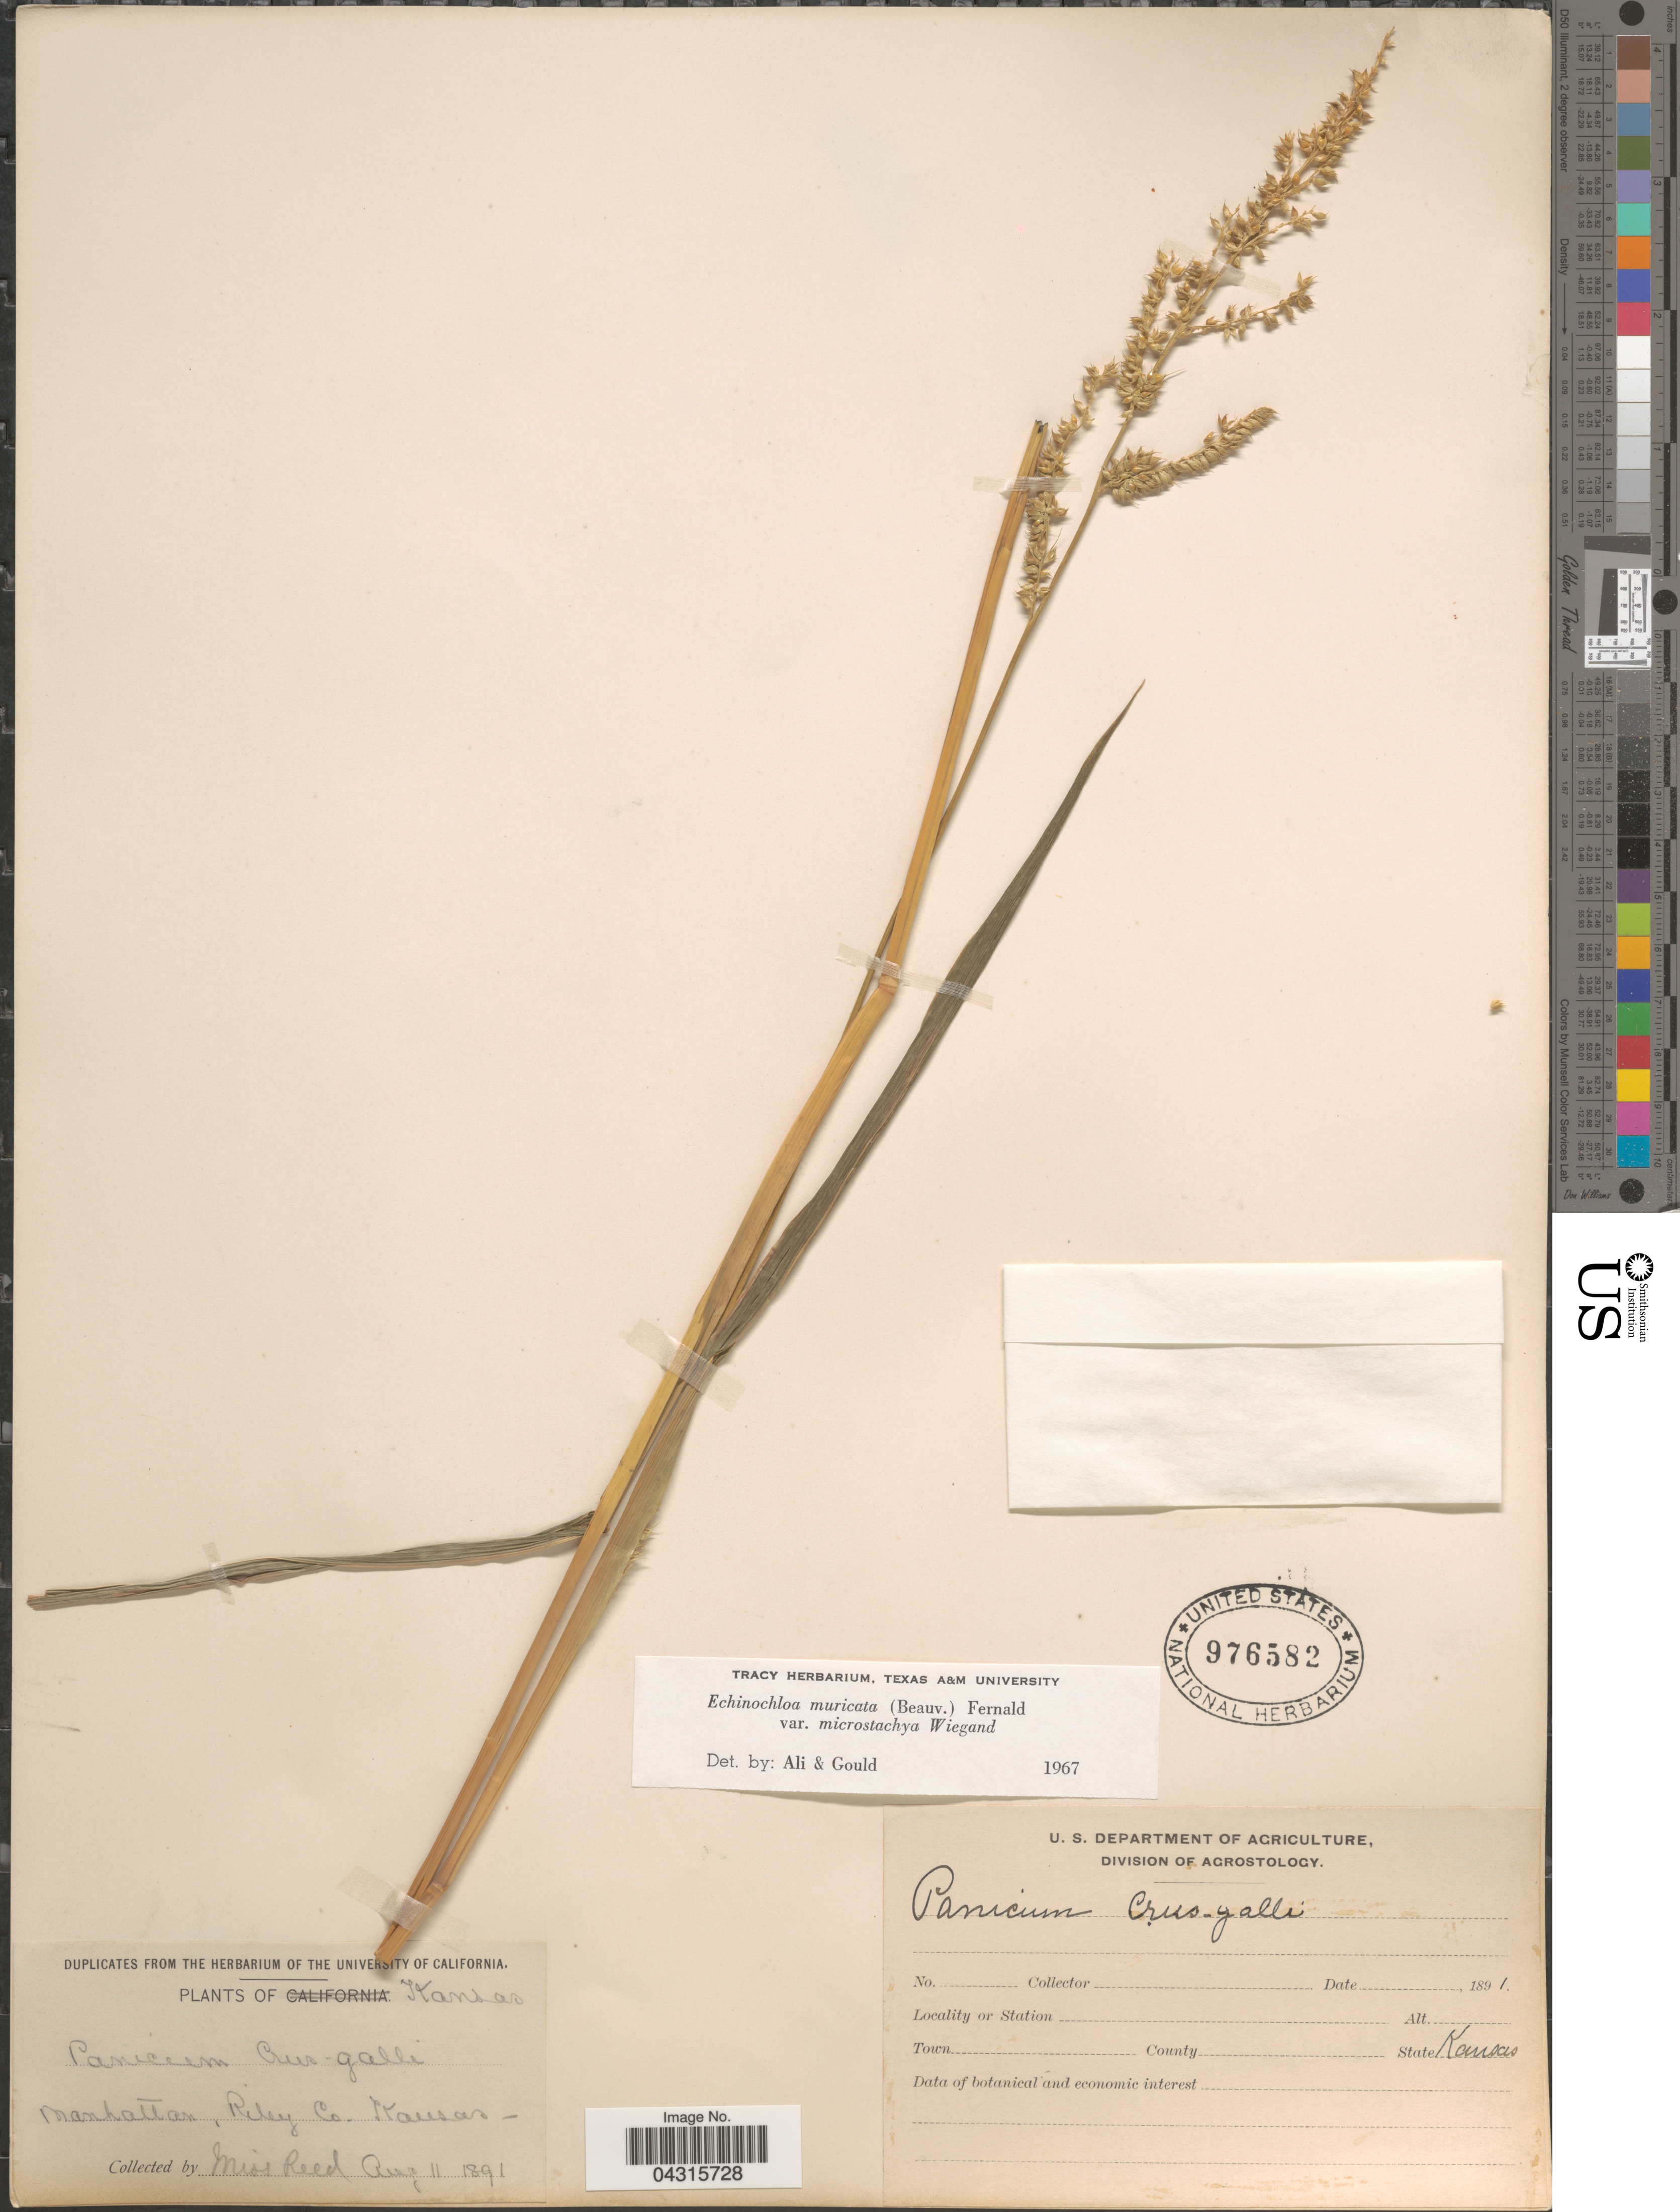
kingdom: Plantae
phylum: Tracheophyta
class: Liliopsida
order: Poales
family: Poaceae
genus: Echinochloa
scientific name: Echinochloa muricata var. microstachya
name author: Wiegand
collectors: Reed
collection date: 1891-08-11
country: United States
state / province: Kansas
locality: Manhattan, Riley Co.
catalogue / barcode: US 976582